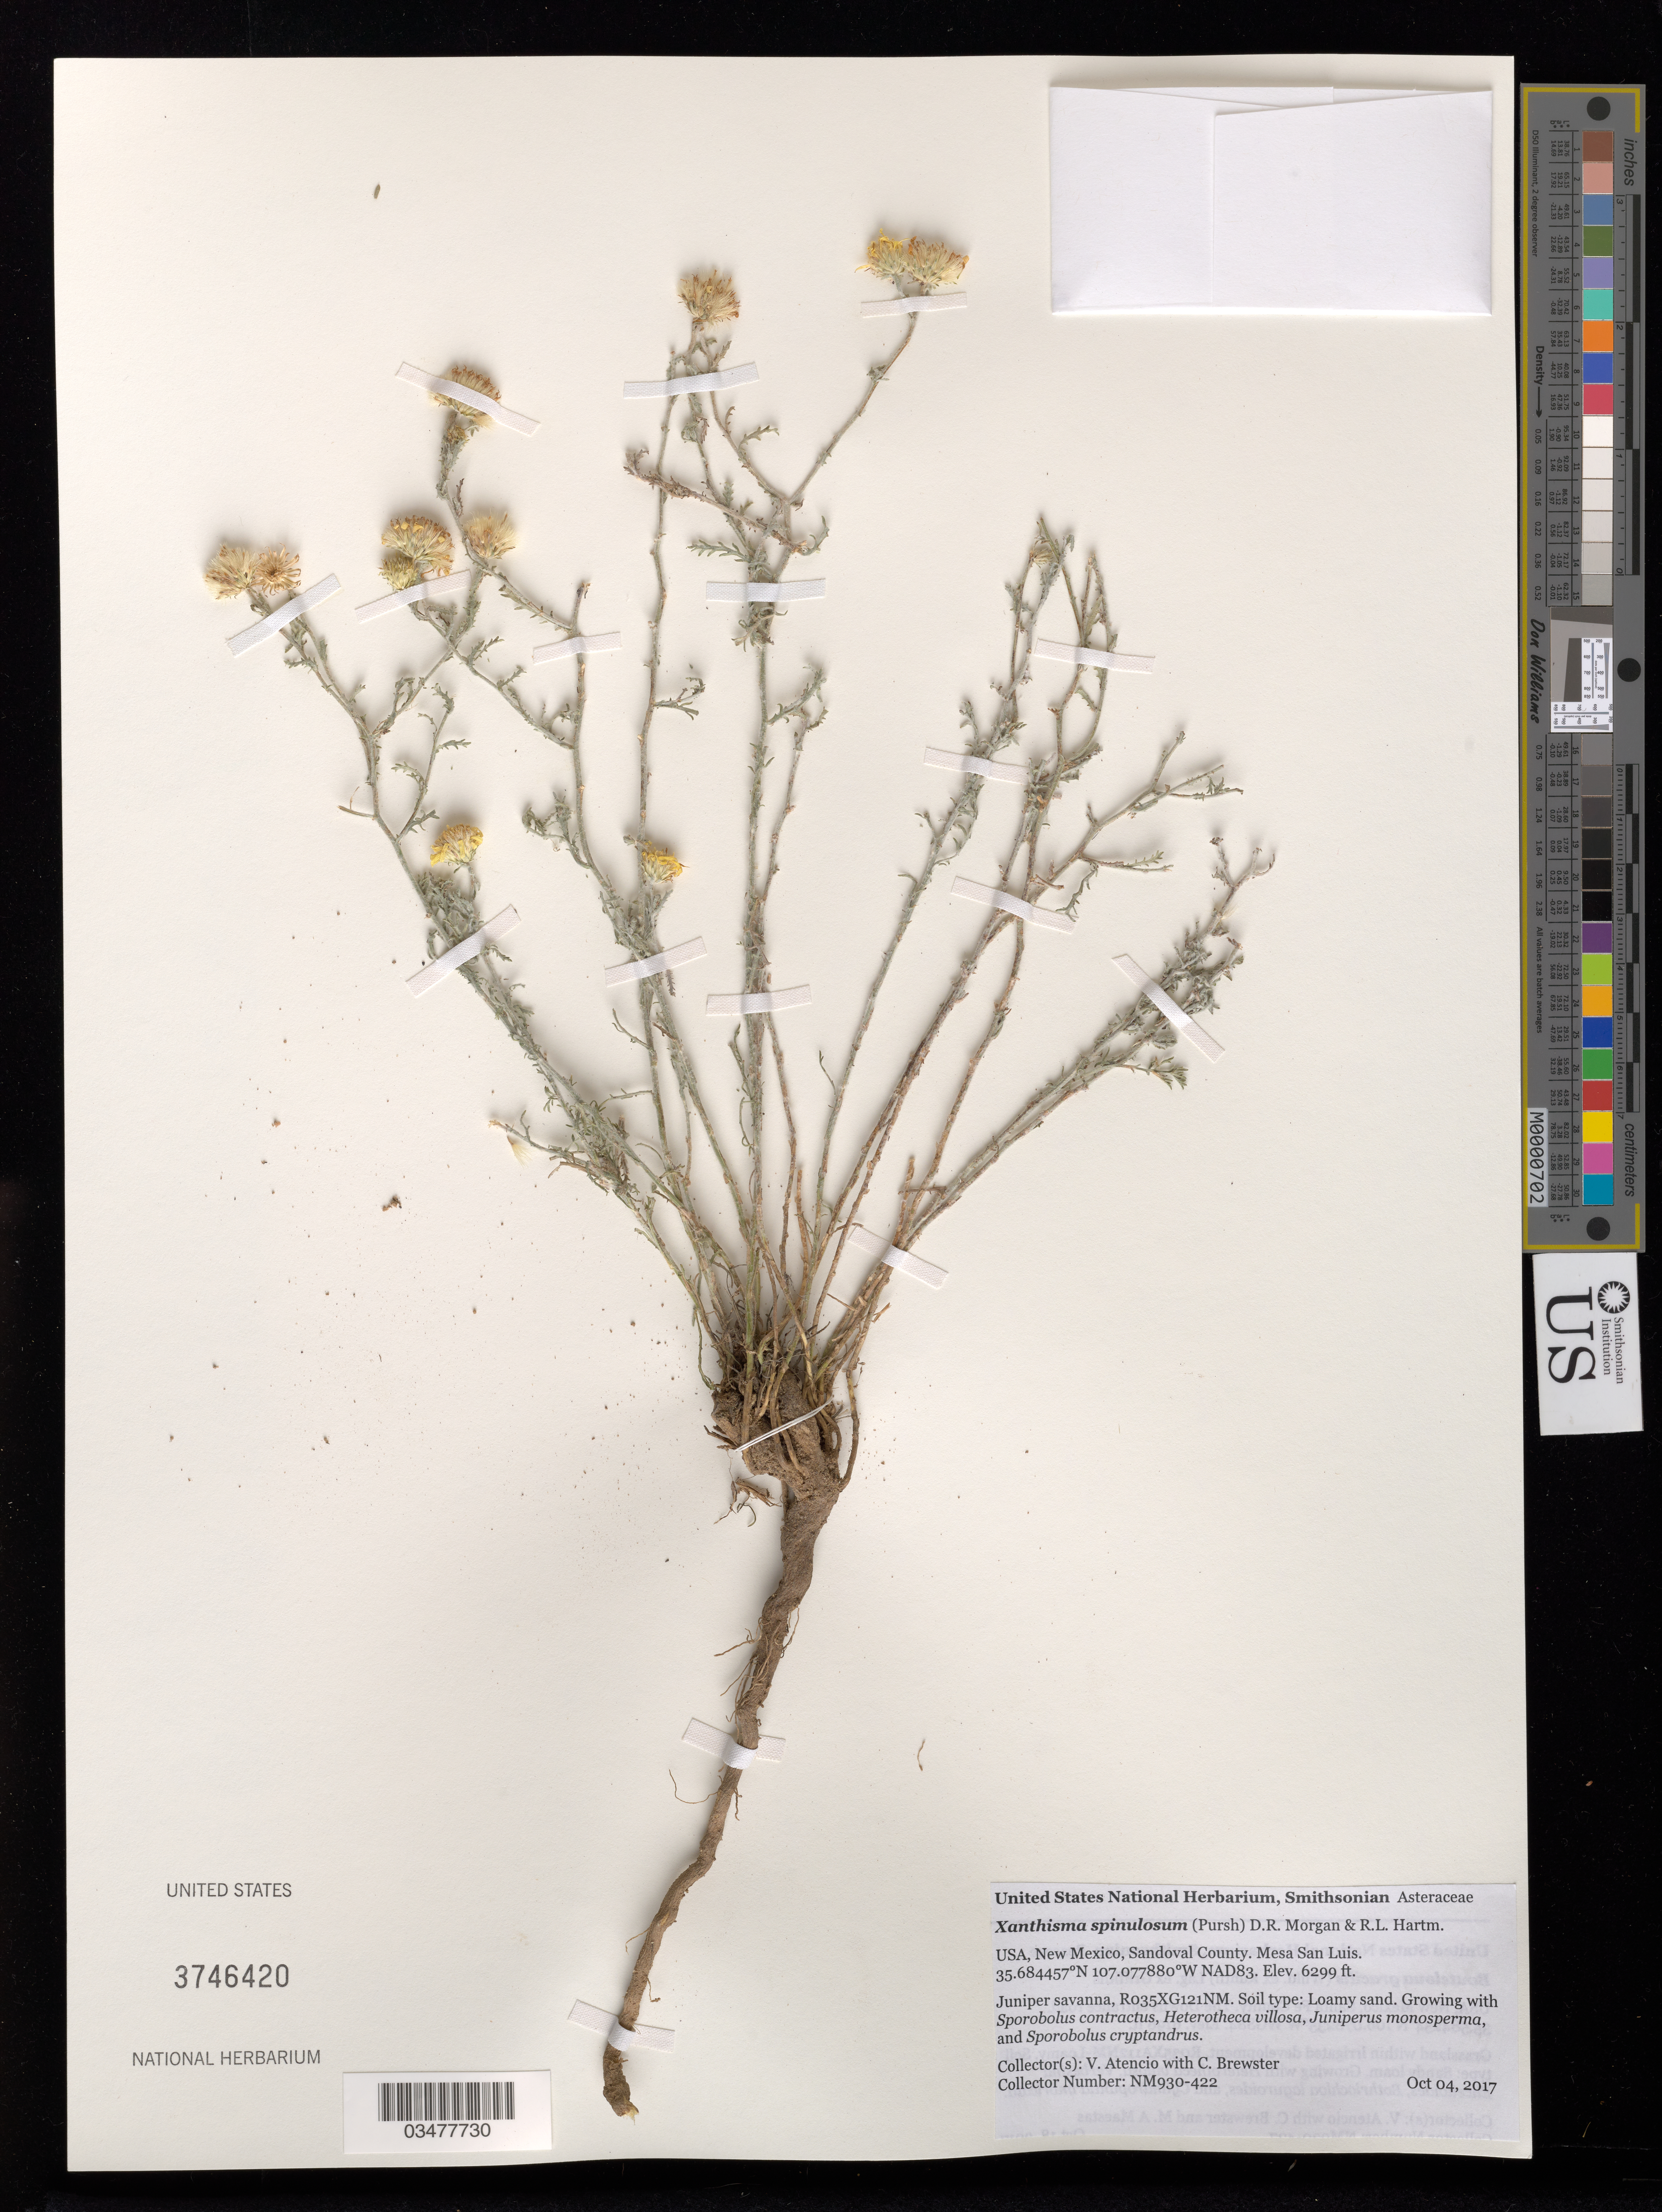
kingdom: Plantae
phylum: Tracheophyta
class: Magnoliopsida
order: Asterales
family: Asteraceae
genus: Xanthisma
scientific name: Xanthisma spinulosum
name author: (Pursh) D. R. Morgan & R.L. Hartm.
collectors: V. Atencio & C. Brewster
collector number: NM930-422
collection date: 2017-10-04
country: United States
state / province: New Mexico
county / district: Sandoval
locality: BLM, Mesa San Luis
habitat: R035XG121NM. Loamy sand. Juniper savanna. With Sporobolus contractus, Heterotheca villosa, Juneperus monosperma, etc.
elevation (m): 1920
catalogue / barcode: US 3746420